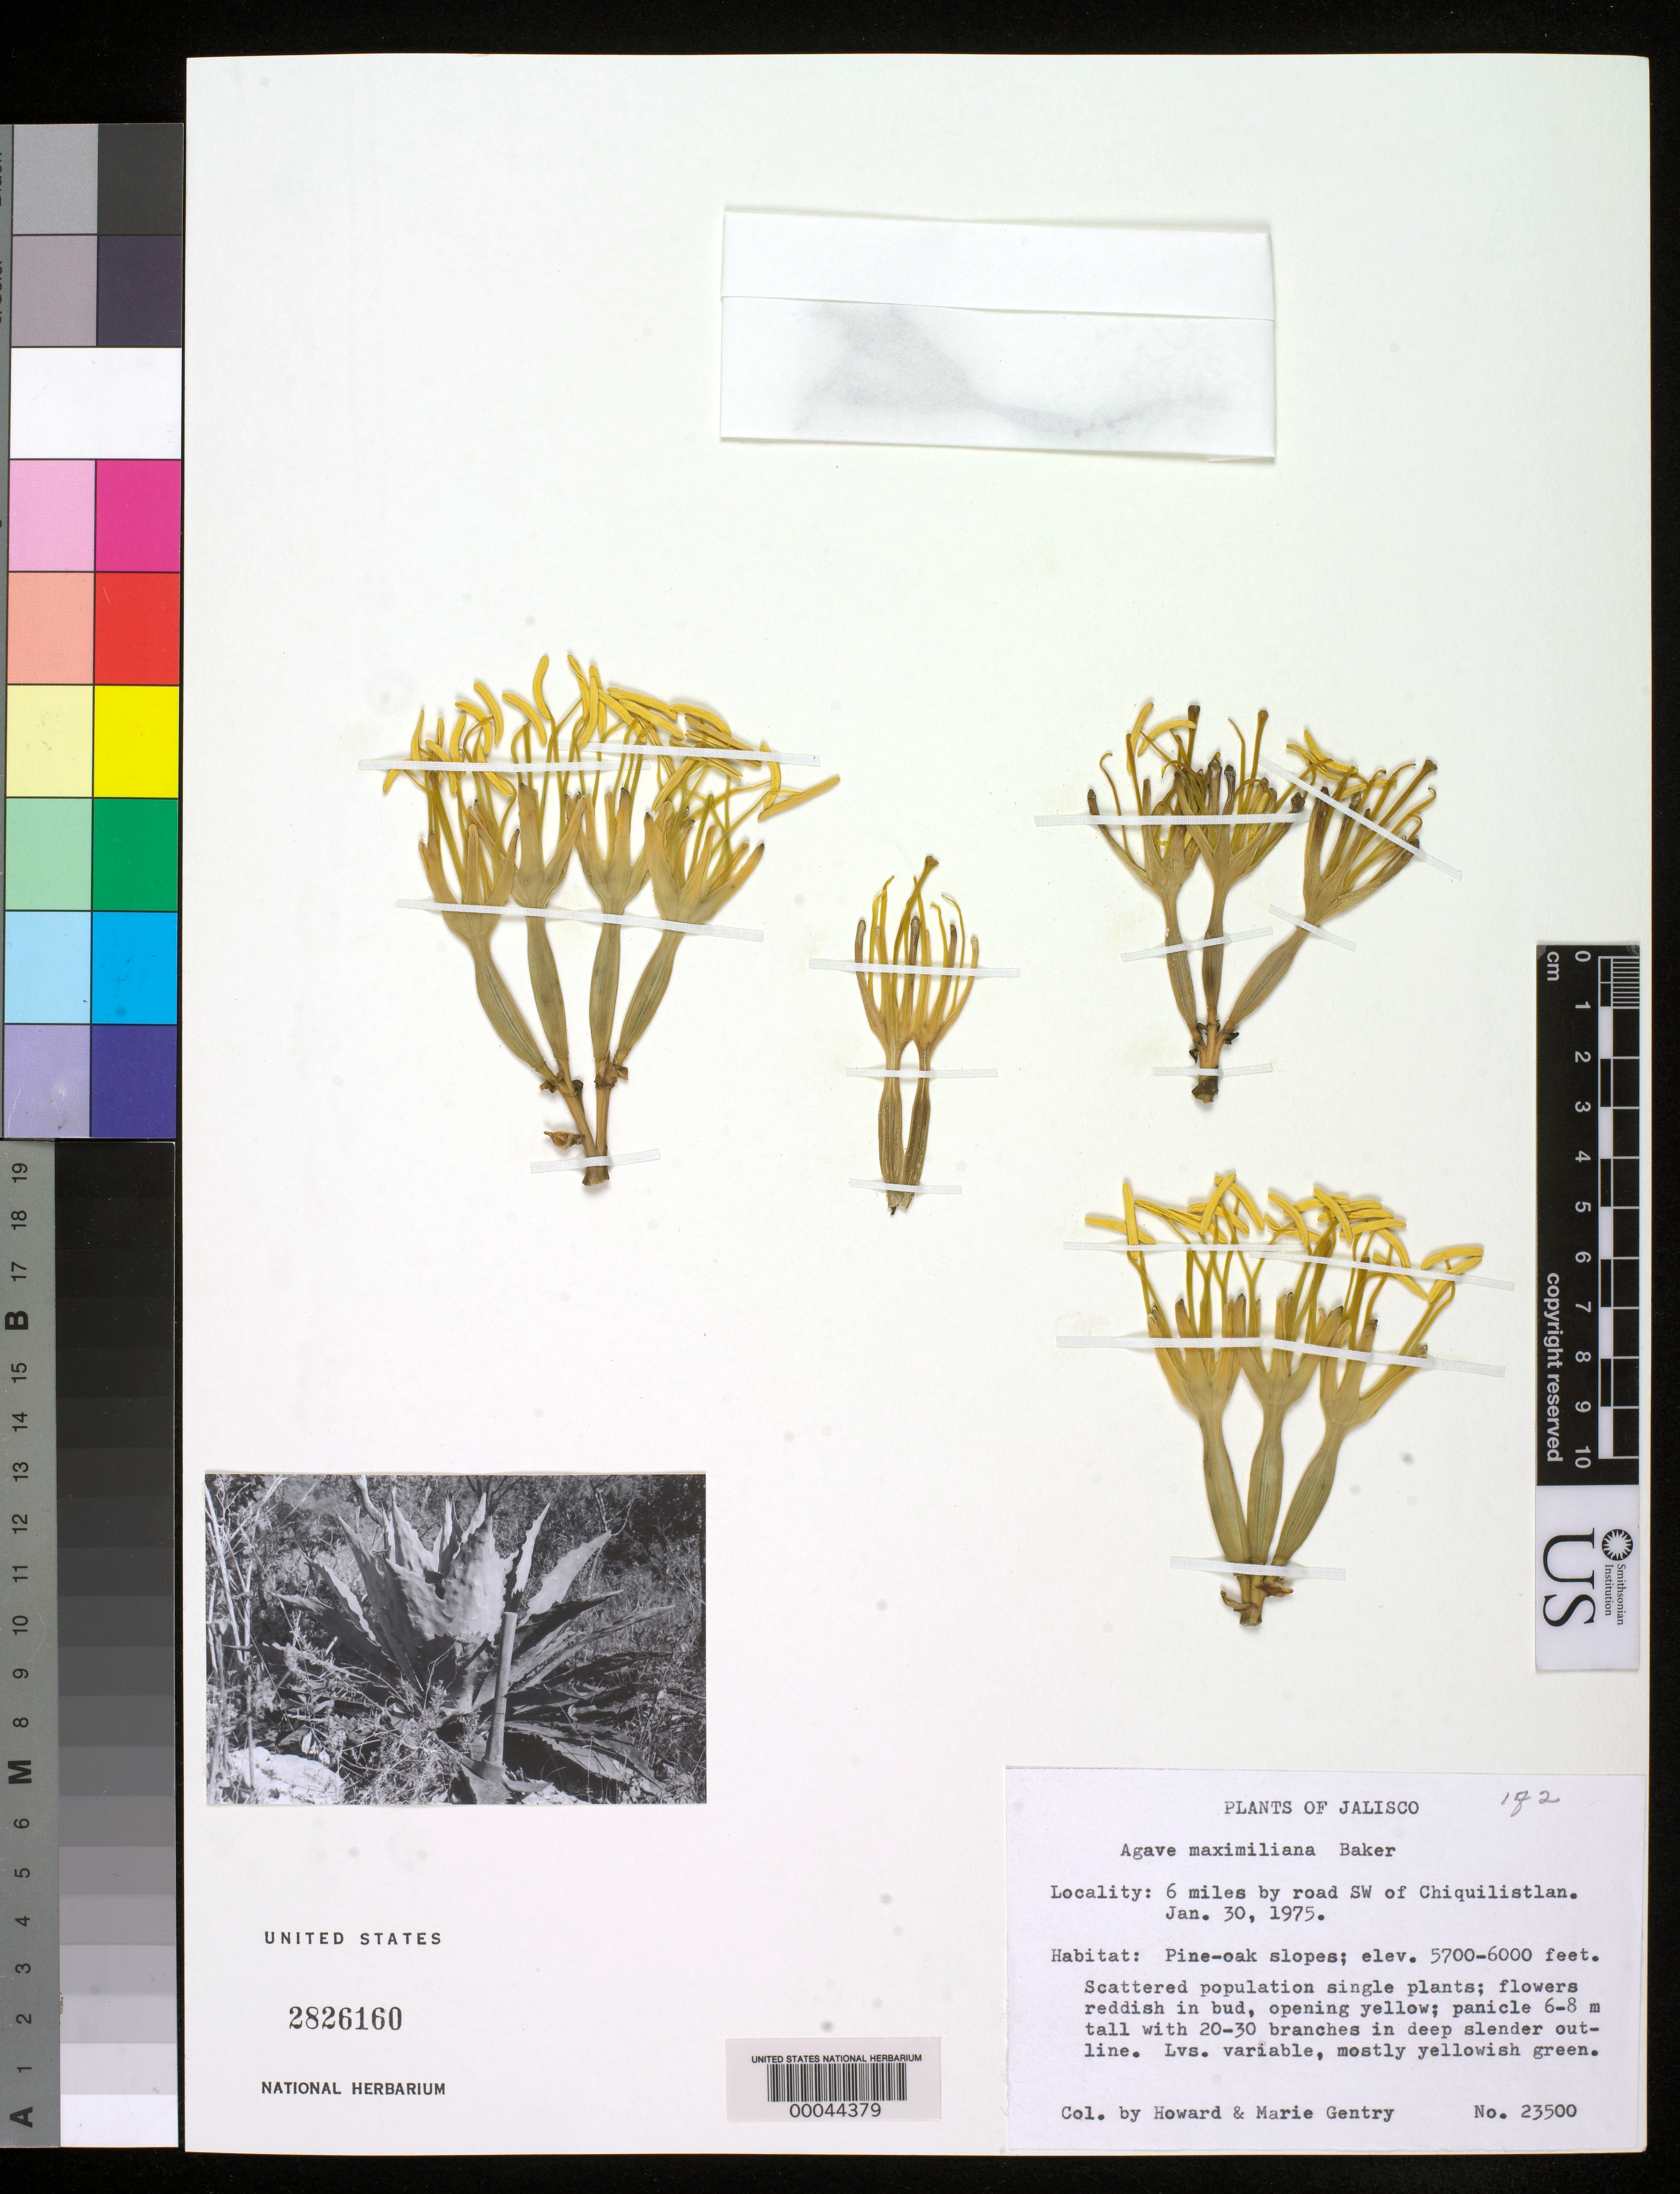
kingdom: Plantae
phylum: Tracheophyta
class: Liliopsida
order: Asparagales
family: Asparagaceae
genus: Agave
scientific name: Agave maximiliana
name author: Baker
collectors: H. S. Gentry & M. Gentry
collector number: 23500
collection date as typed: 30 Jan 1975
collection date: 1975-01-30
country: Mexico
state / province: Jalisco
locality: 6 mi by road SW of Chiquilistlan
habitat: Pine-oak slopes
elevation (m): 1737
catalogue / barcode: US 2826160